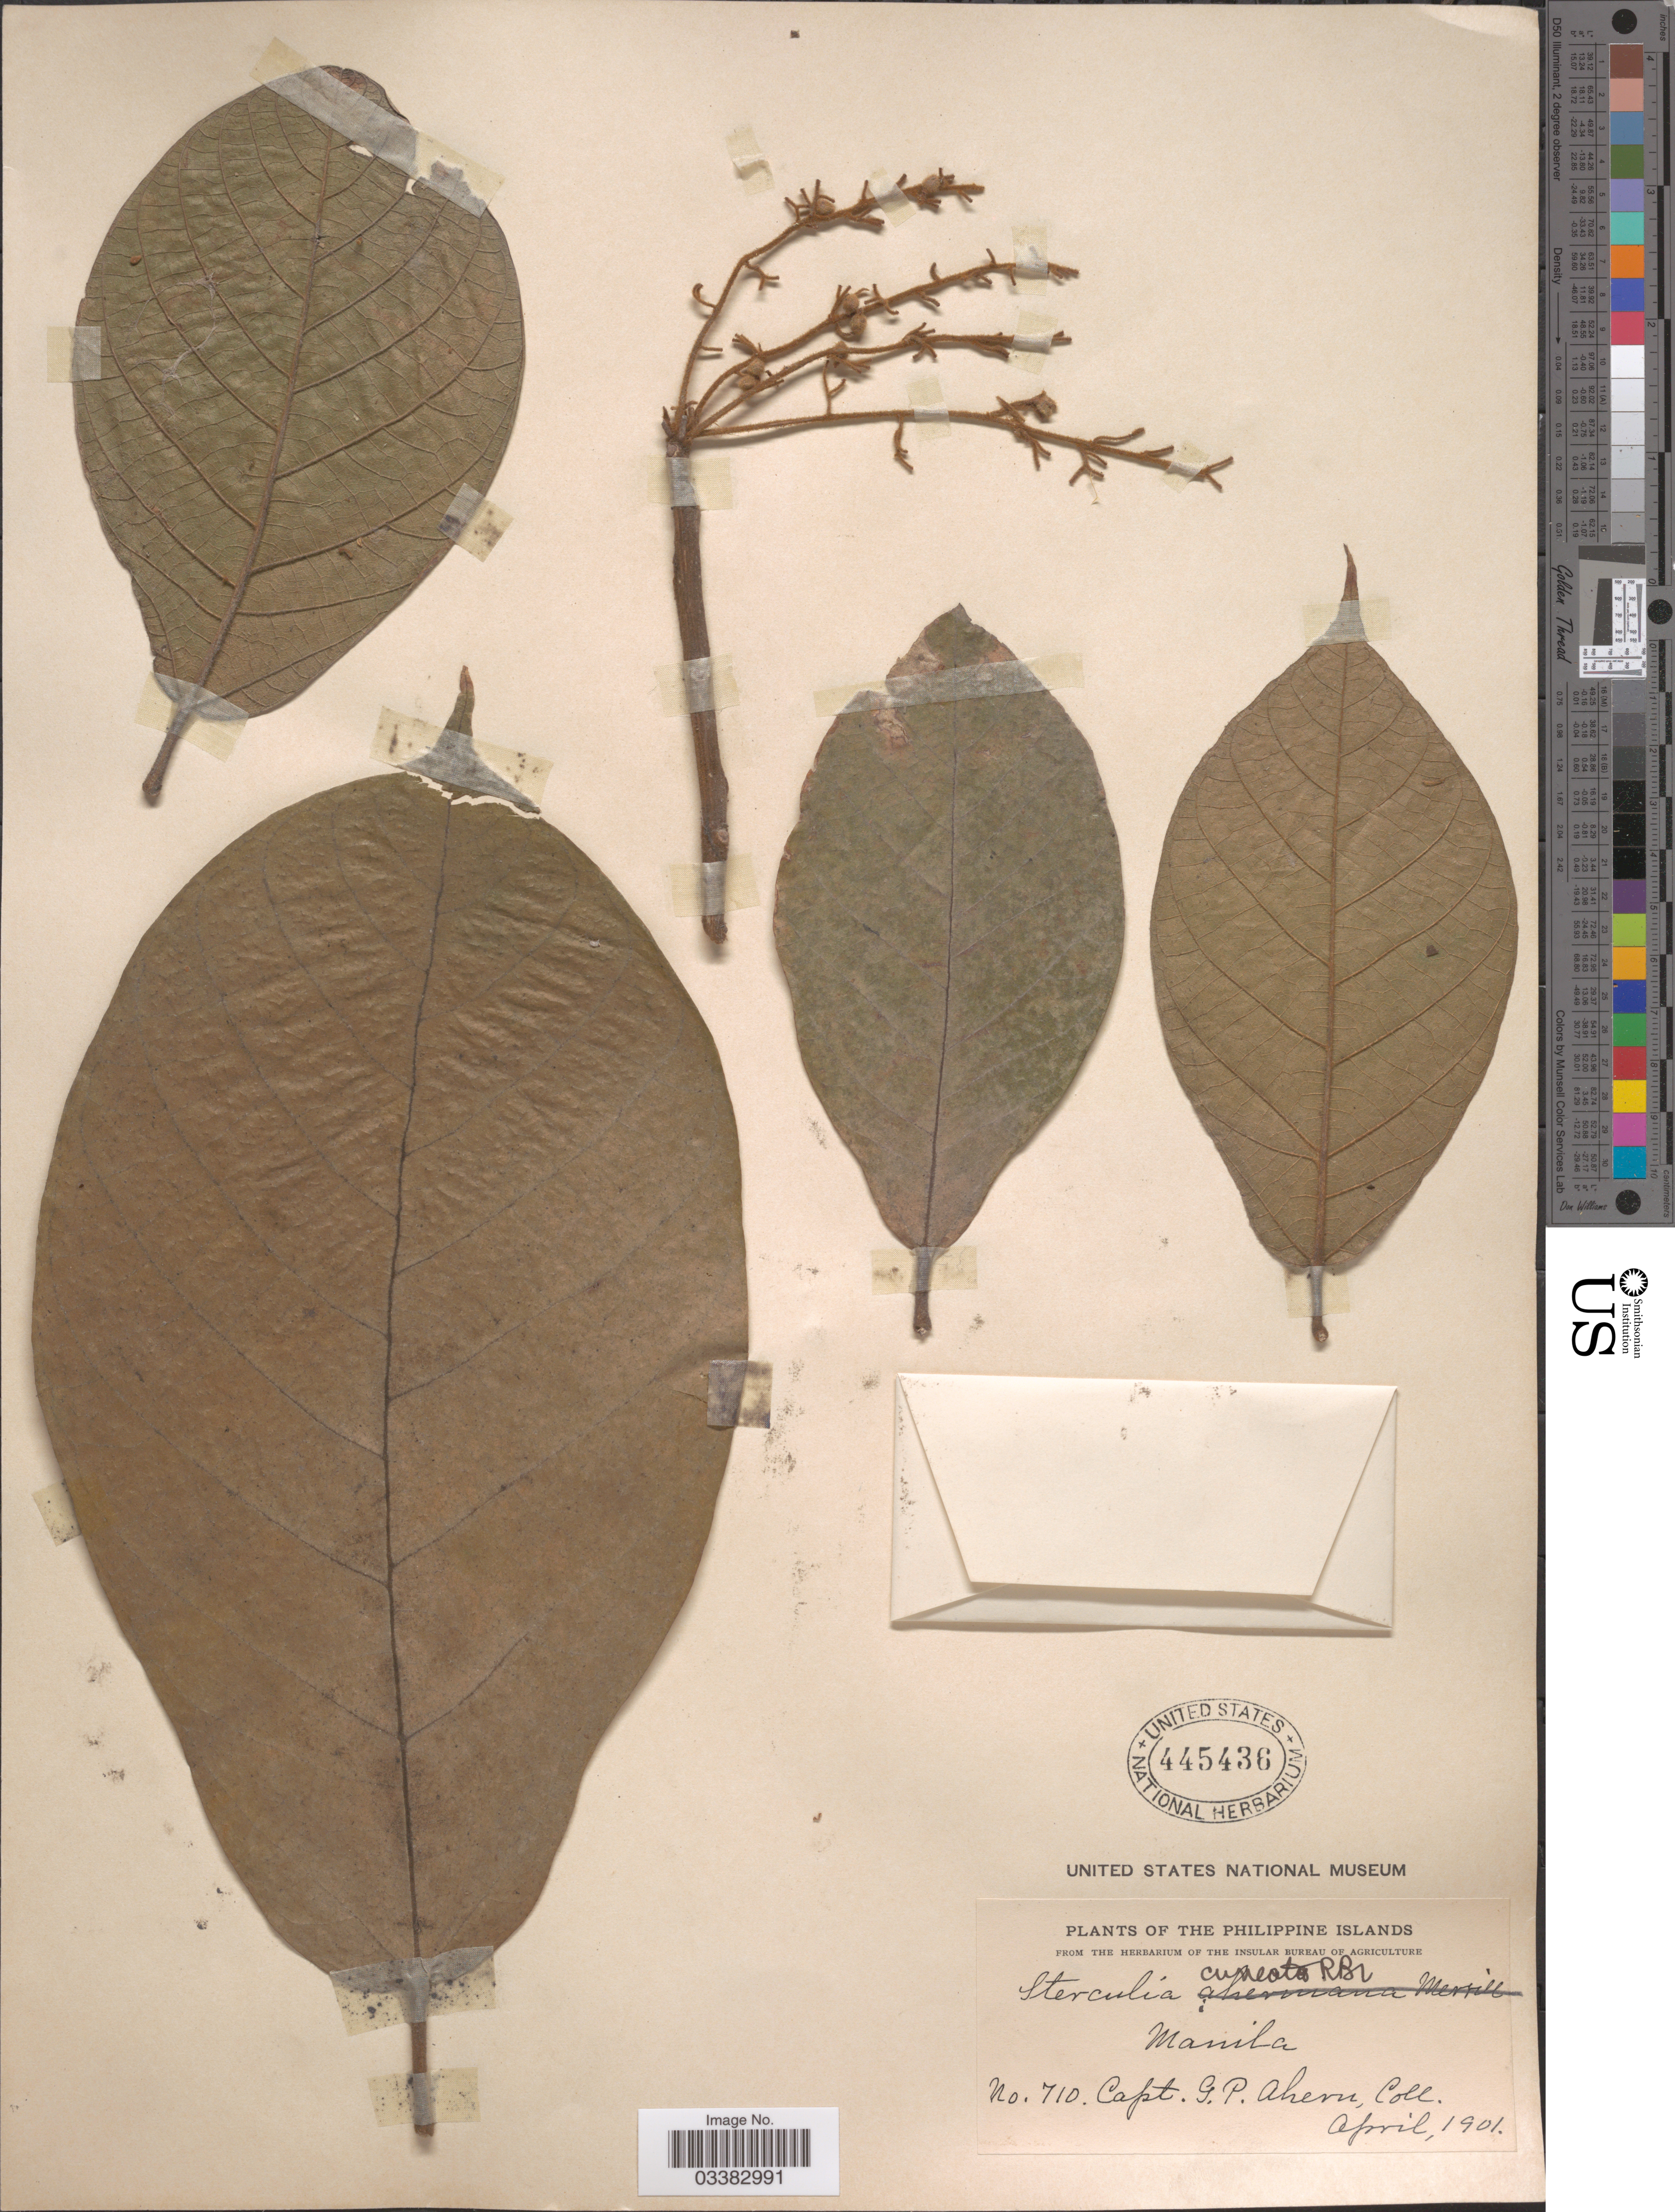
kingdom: Plantae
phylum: Tracheophyta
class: Magnoliopsida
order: Malvales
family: Malvaceae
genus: Sterculia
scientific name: Sterculia cuneata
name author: R. Br.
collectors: G. Ahern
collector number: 710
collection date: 1901-04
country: Philippines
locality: The Philippine Islands, Manila.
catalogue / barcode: US 445436